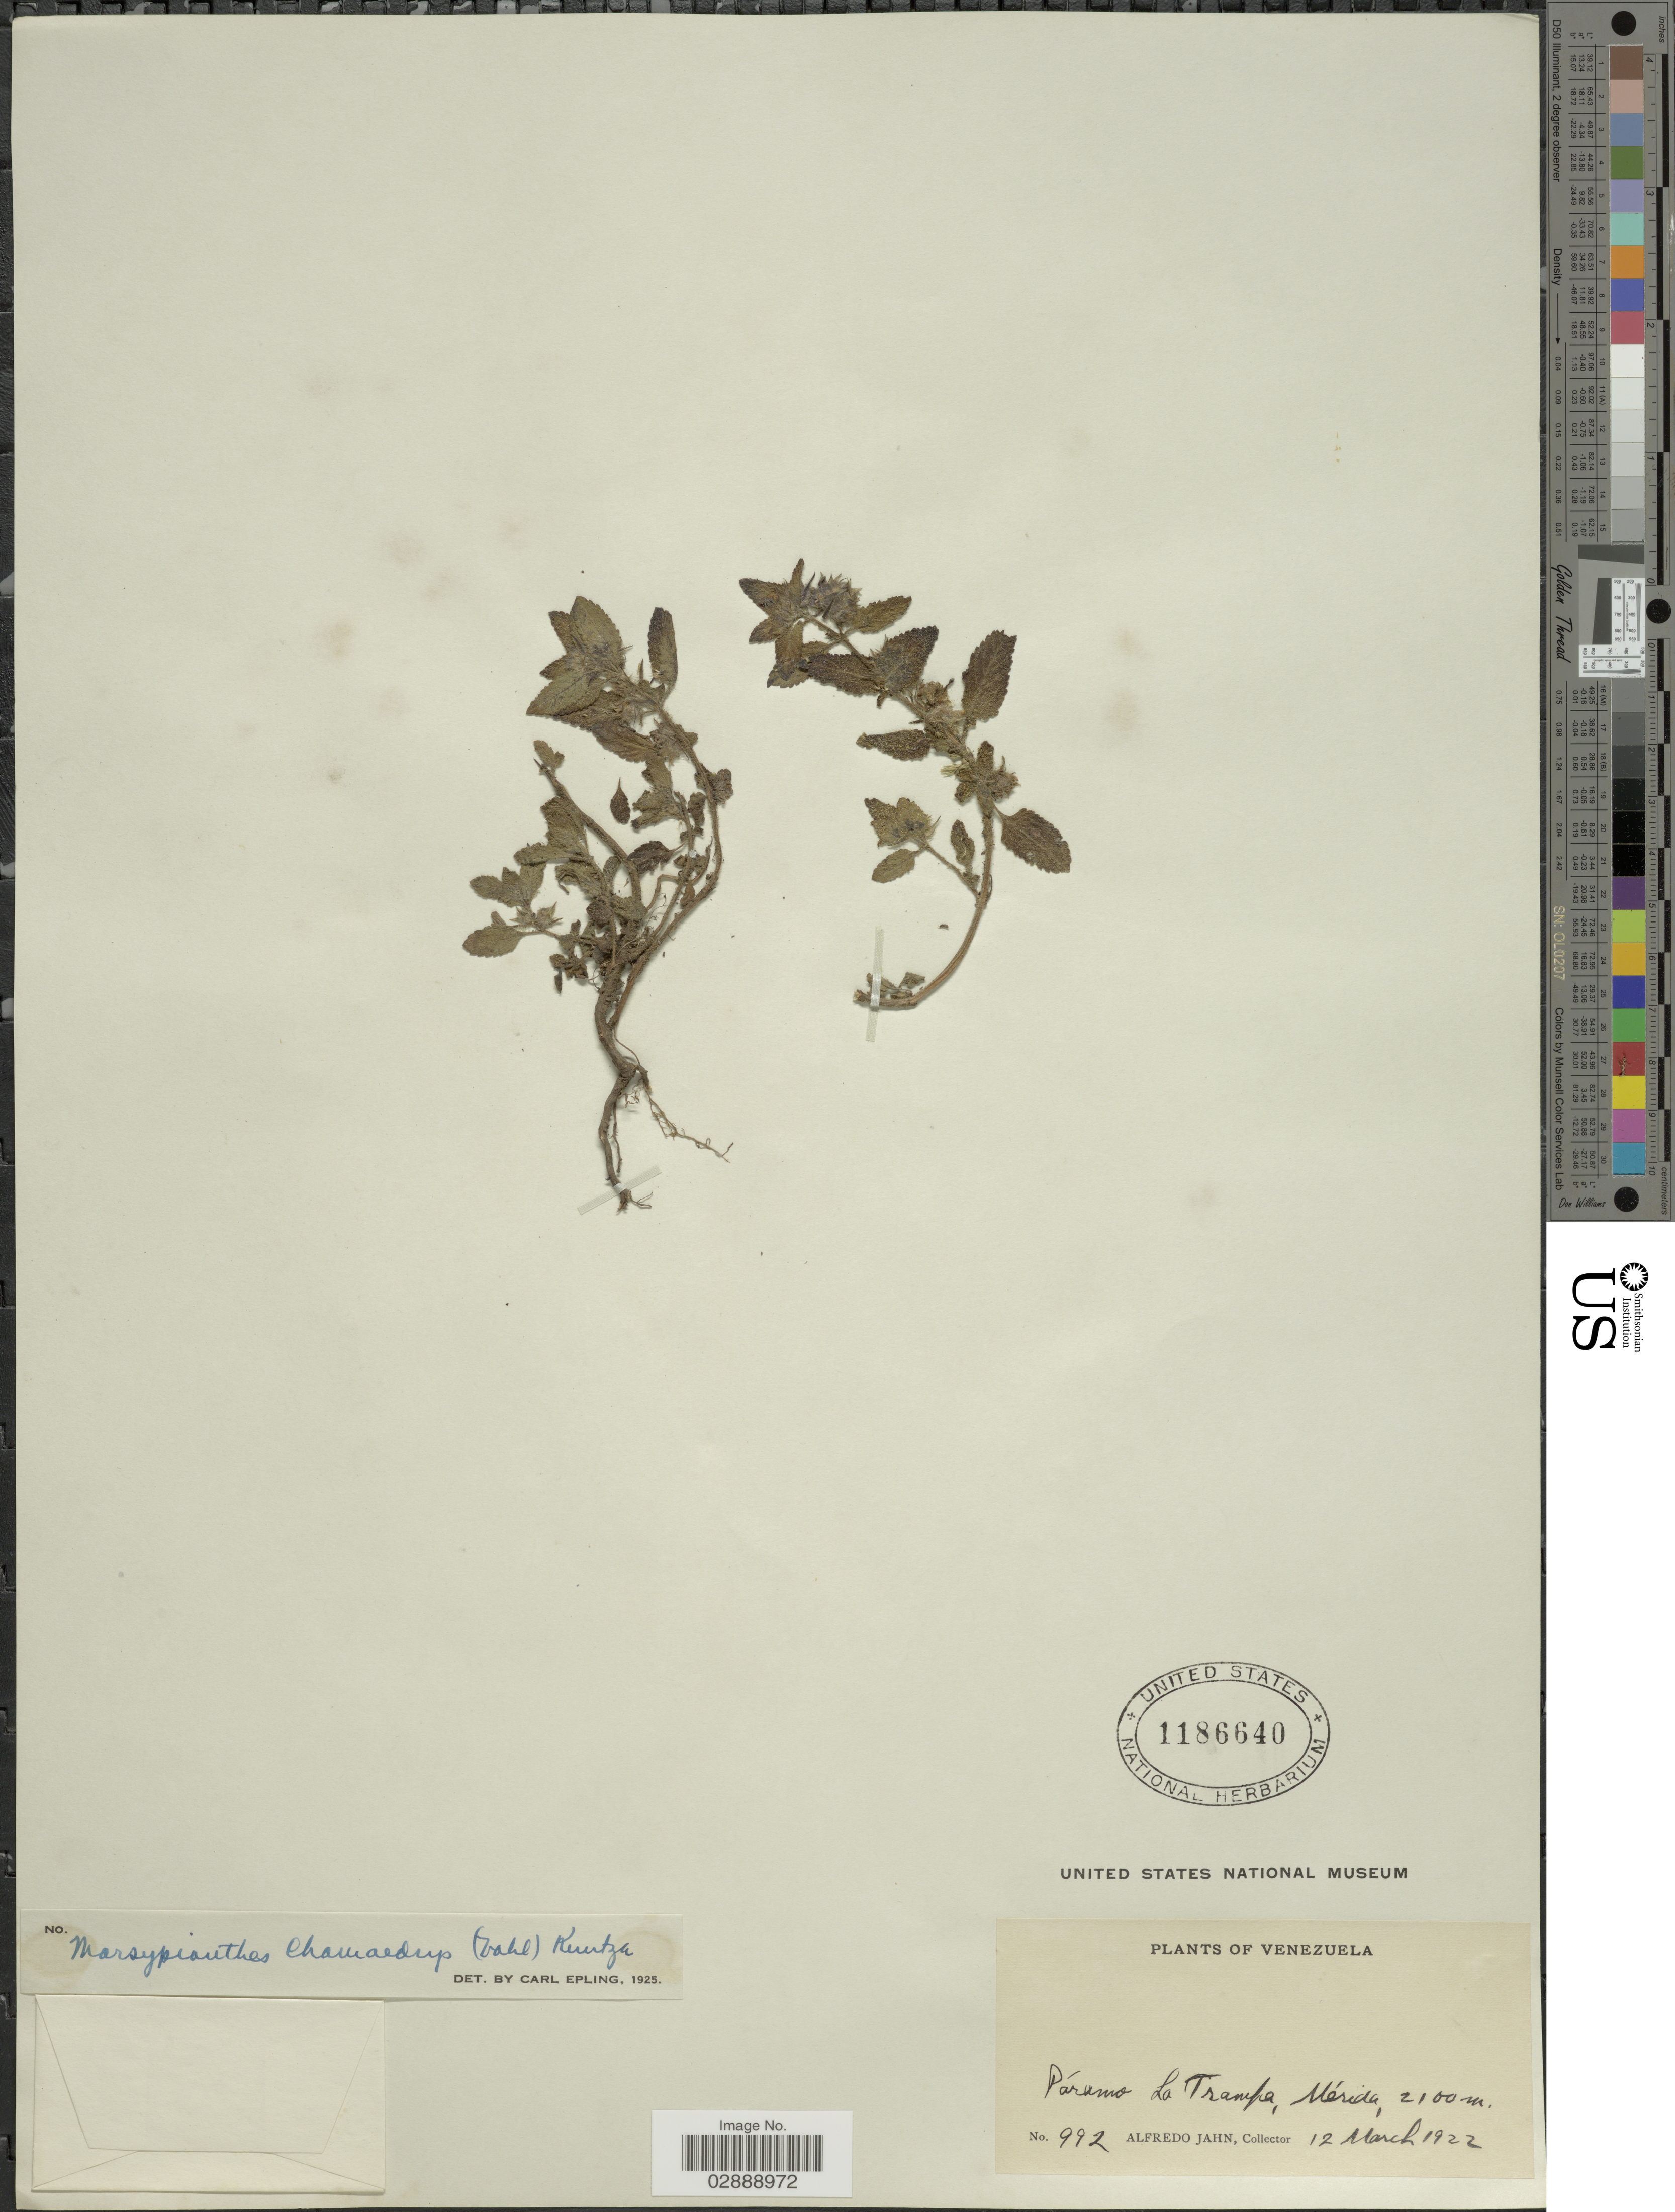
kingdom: Plantae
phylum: Tracheophyta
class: Magnoliopsida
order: Lamiales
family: Lamiaceae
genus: Marsypianthes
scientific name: Marsypianthes chamaedrys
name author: (Vahl) Kuntze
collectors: A. Jahn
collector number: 992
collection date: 1922-03-12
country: Venezuela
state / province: Mérida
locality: Páramo La Trampa.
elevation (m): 2100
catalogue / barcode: US 1186640